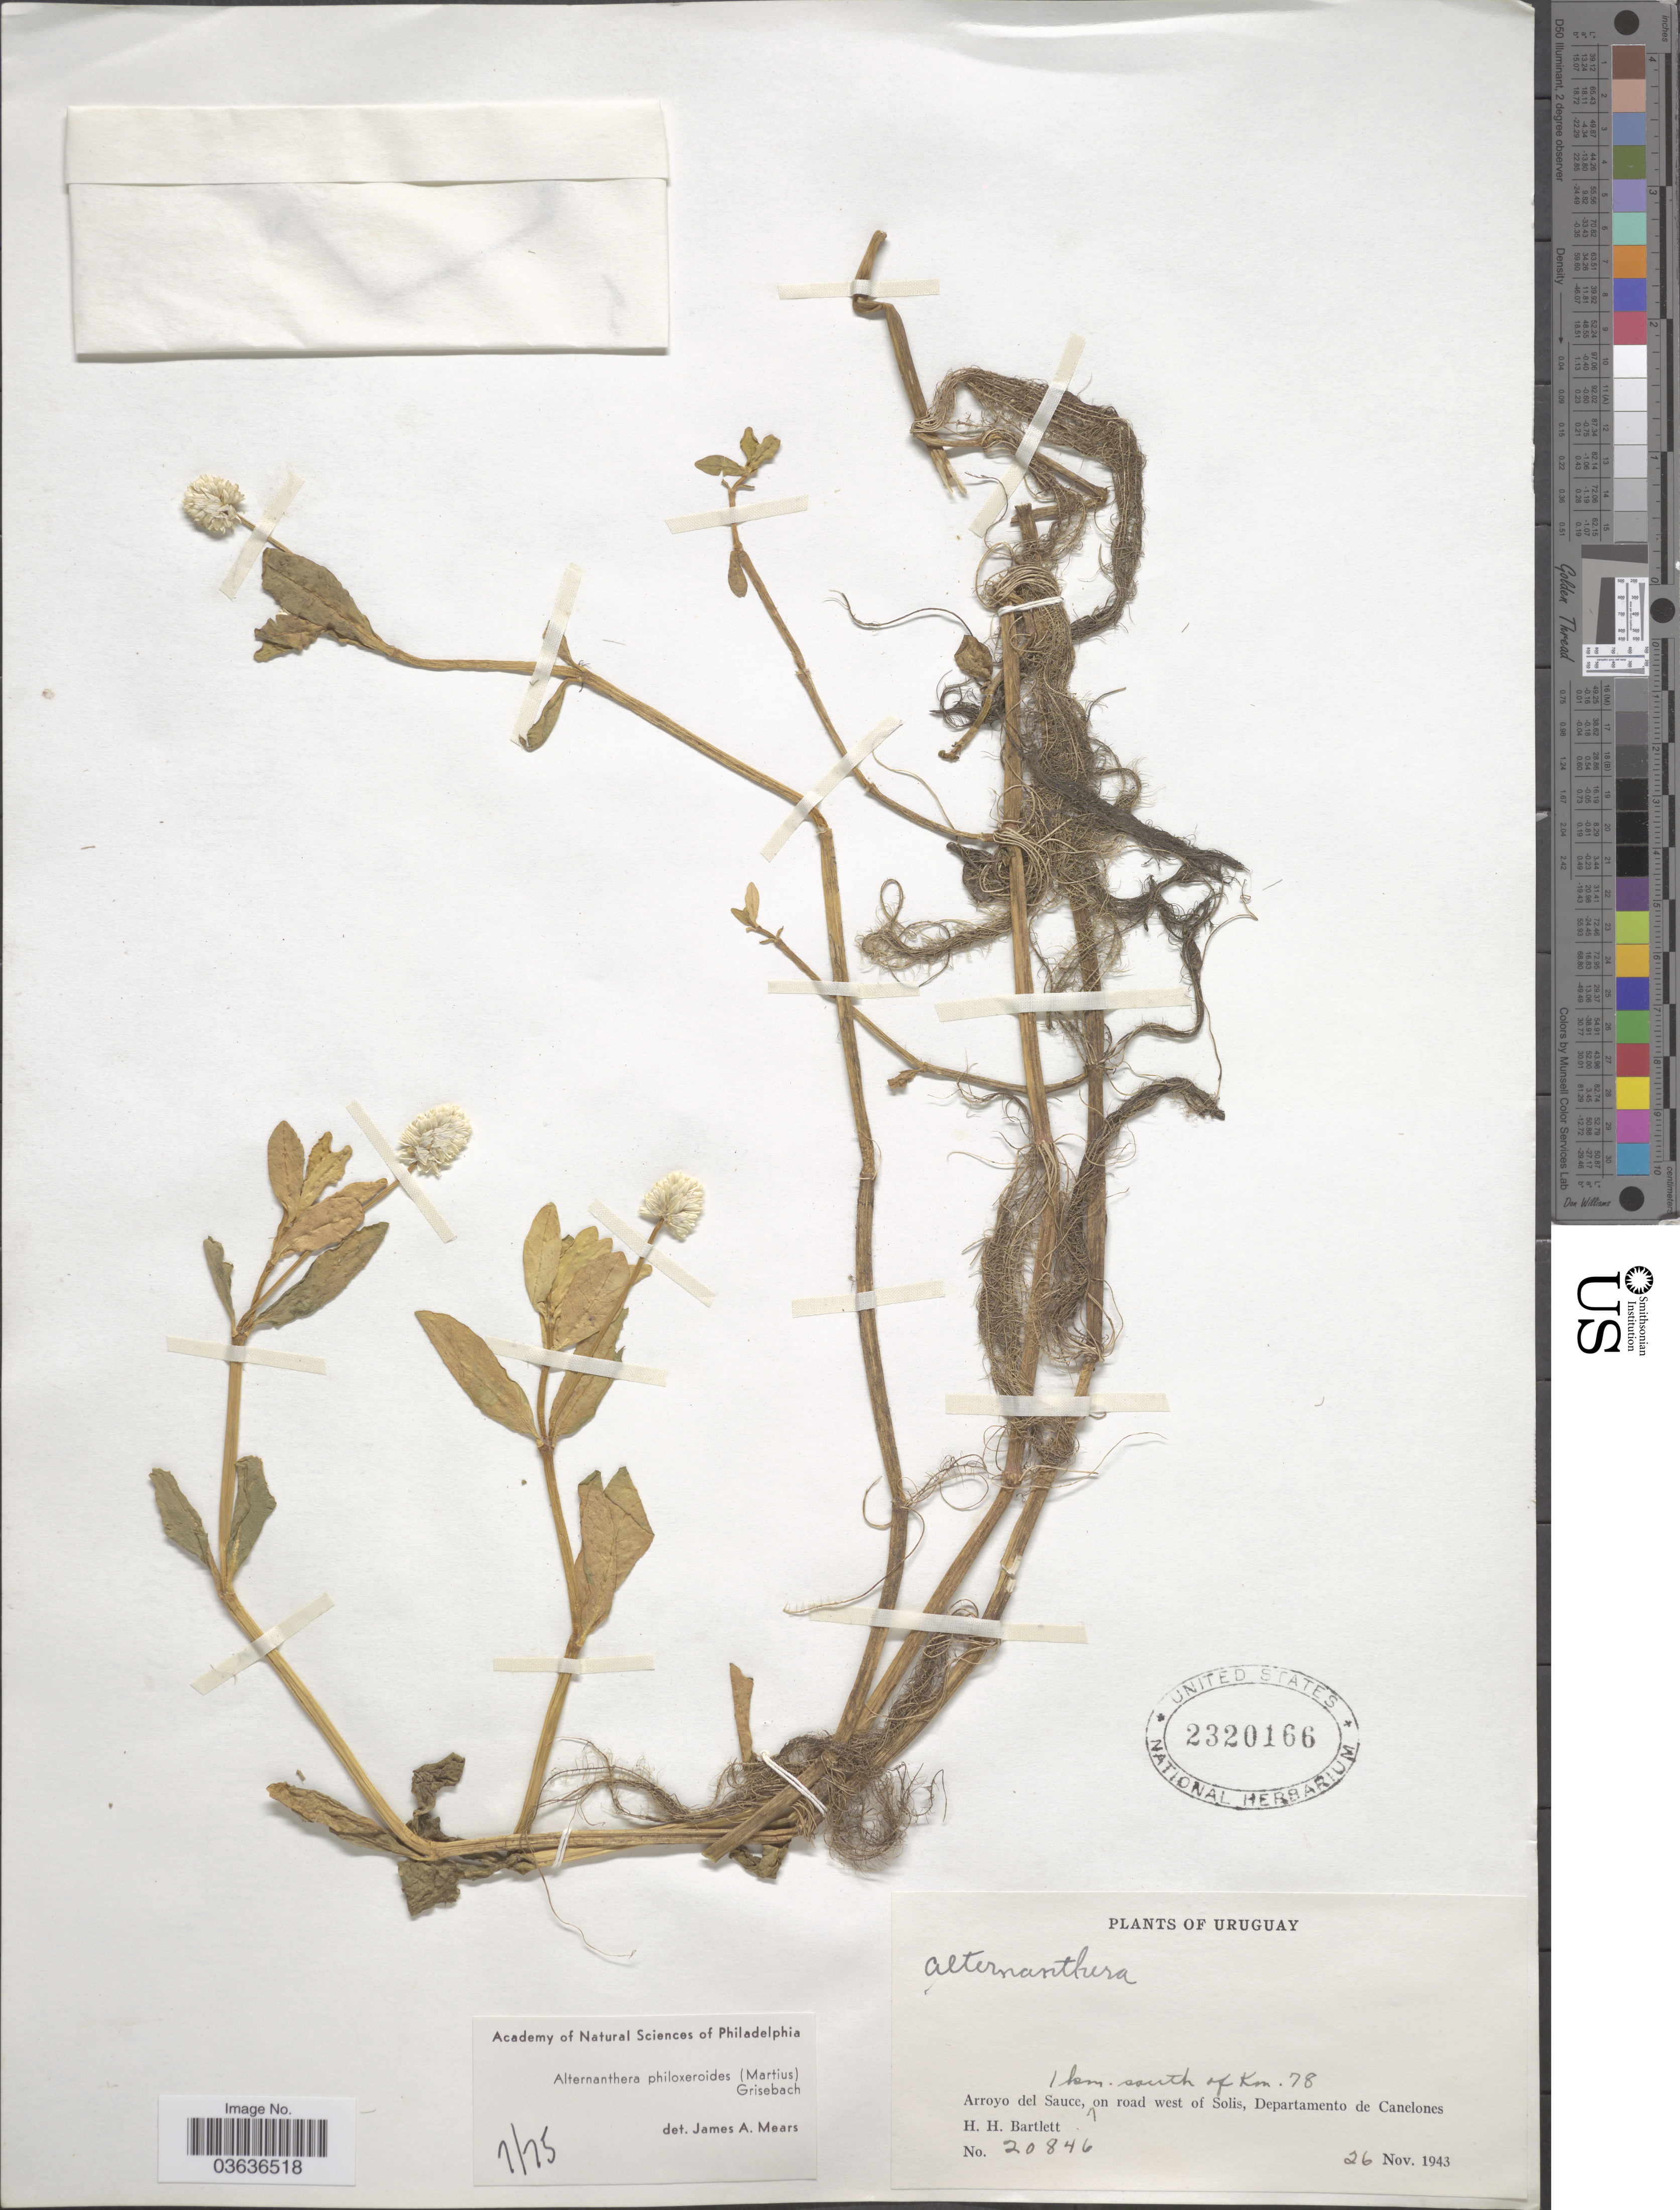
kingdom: Plantae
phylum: Tracheophyta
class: Magnoliopsida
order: Caryophyllales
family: Amaranthaceae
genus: Alternanthera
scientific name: Alternanthera philoxeroides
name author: (Mart.) Griseb.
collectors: H. H. Bartlett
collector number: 20846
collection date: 1943-11-26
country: Uruguay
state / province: Canelones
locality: Arroyo del Sauce, 1 km. south of Km. 78 on road west of Solis, Departamento de Canelones.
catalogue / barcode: US 2320166